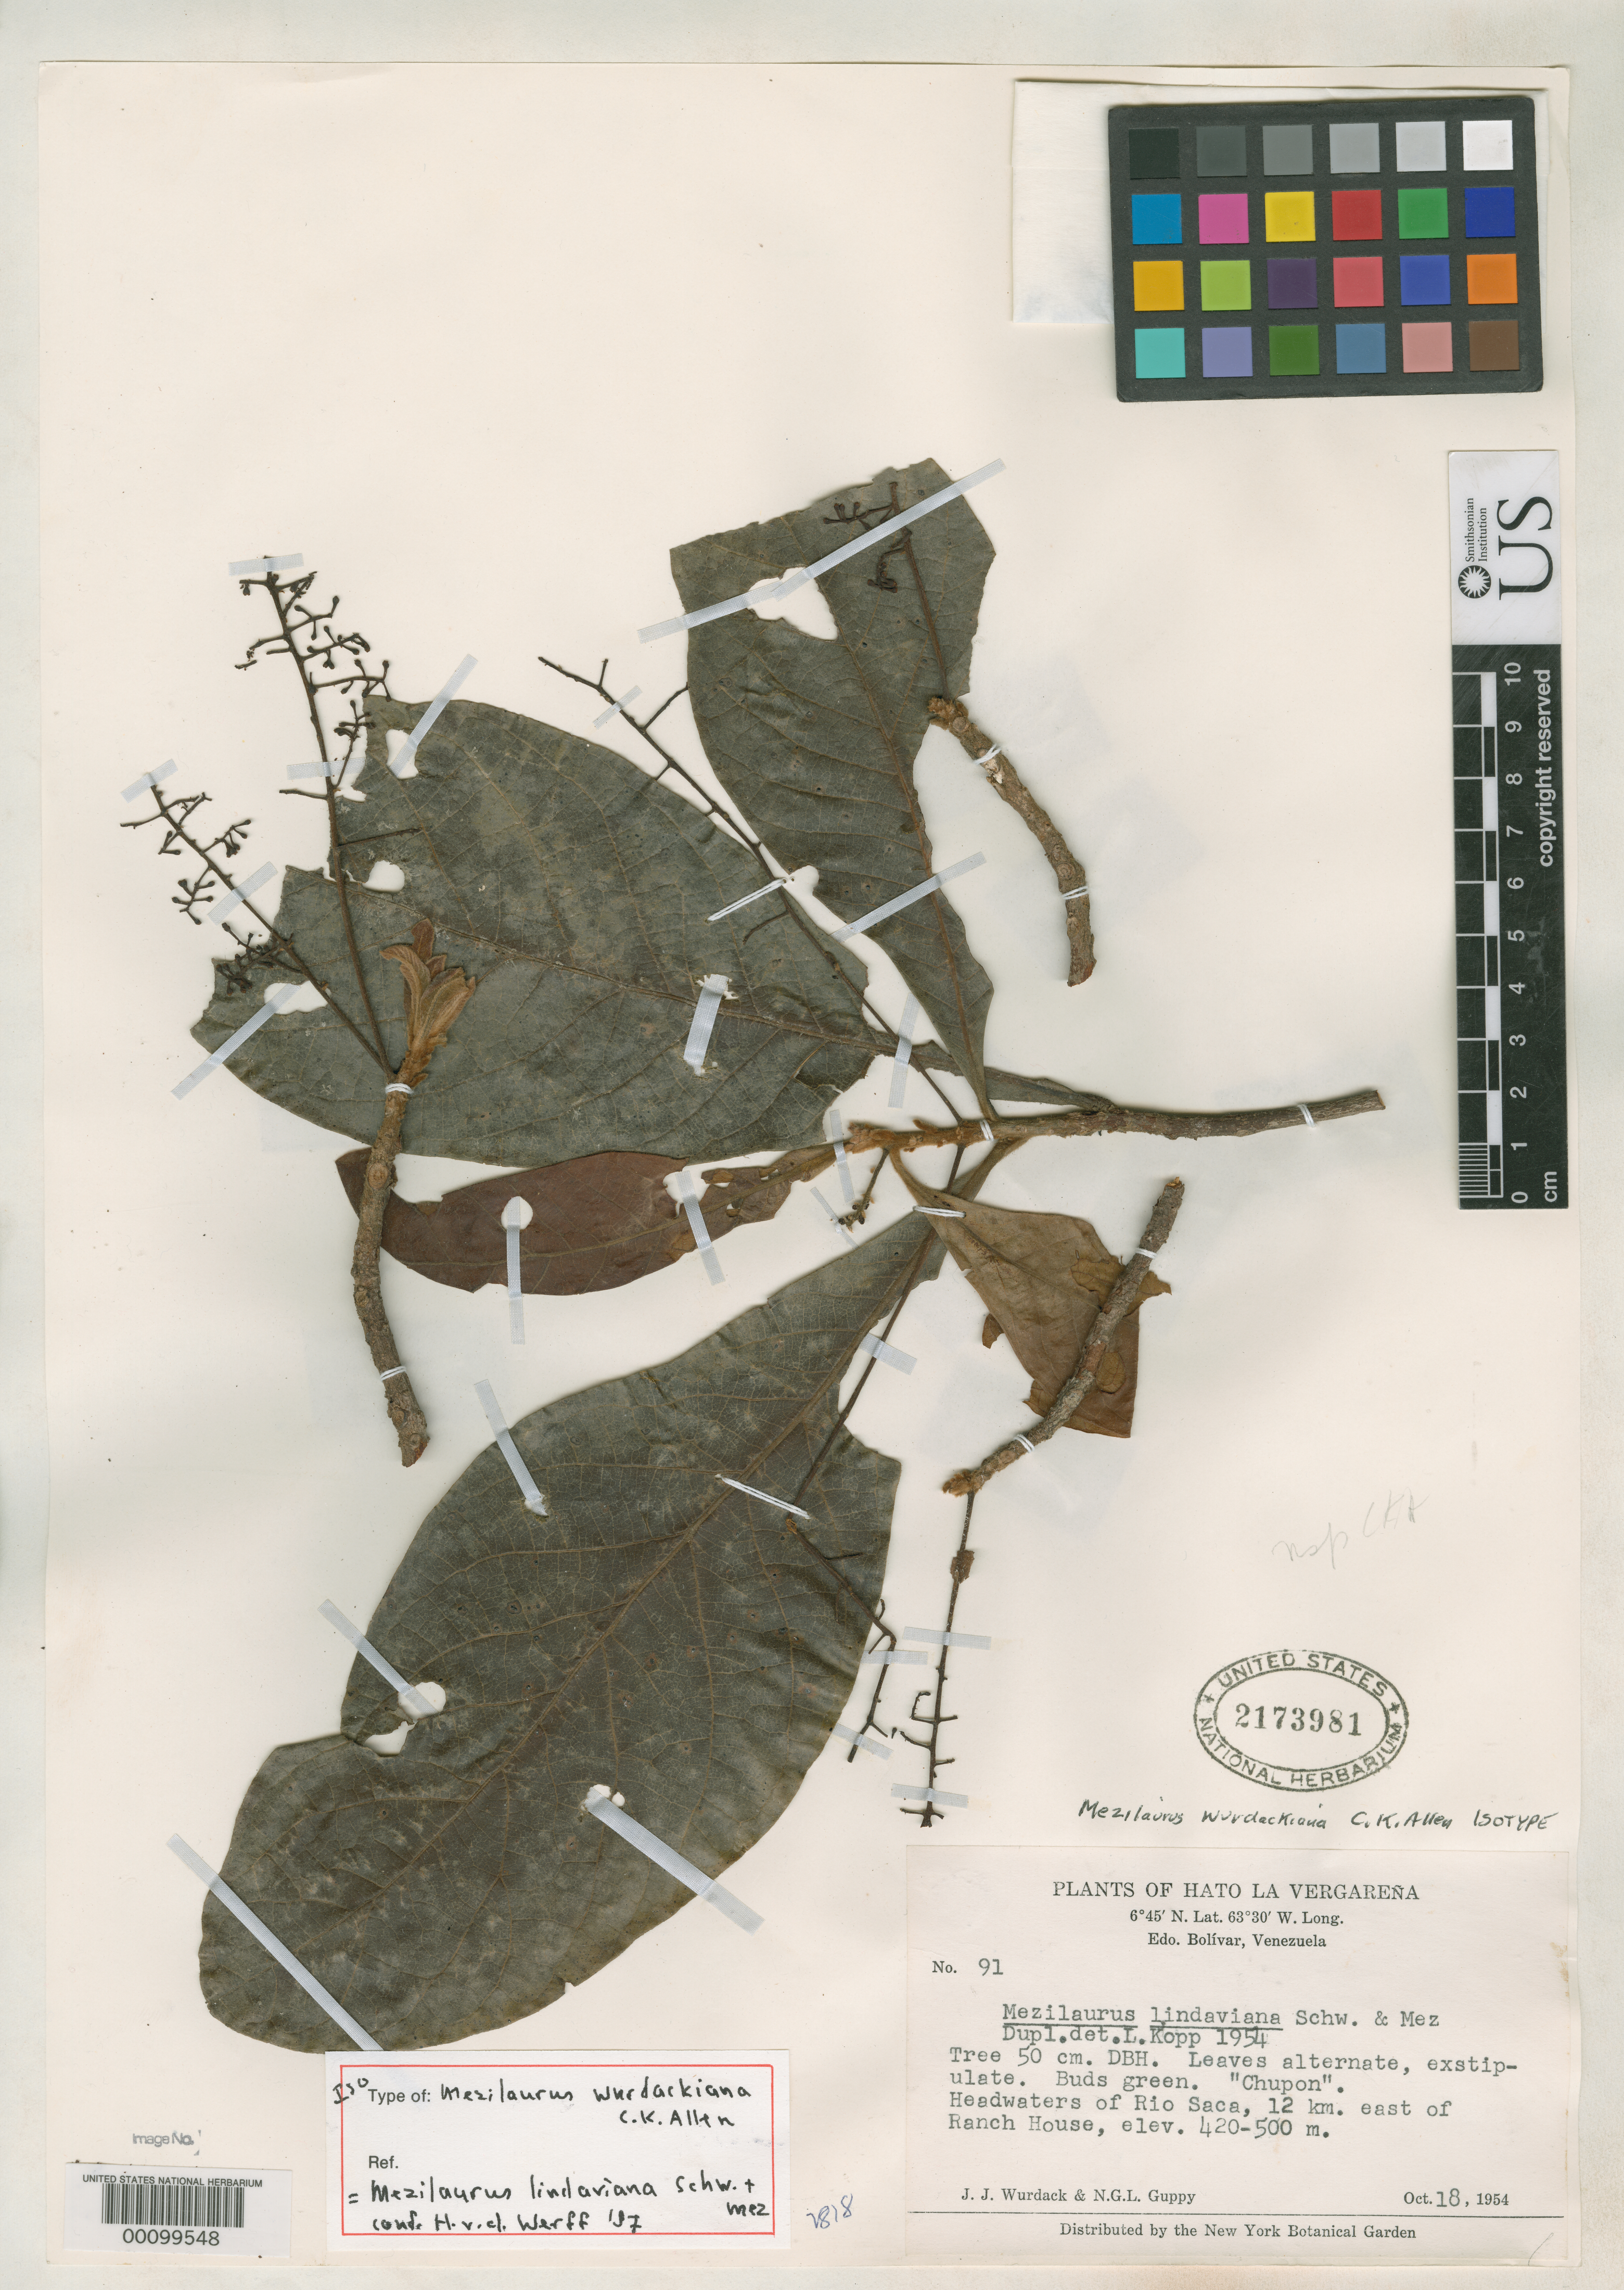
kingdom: Plantae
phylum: Tracheophyta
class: Magnoliopsida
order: Laurales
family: Lauraceae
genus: Mezilaurus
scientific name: Mezilaurus wurdackiana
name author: C.K. Allen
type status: Isotype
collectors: J. J. Wurdack & N. Guppy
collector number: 91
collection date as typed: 18 Oct 1954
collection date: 1954-10-18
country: Venezuela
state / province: Bolivar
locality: Rio Saca.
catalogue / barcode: US 2173981